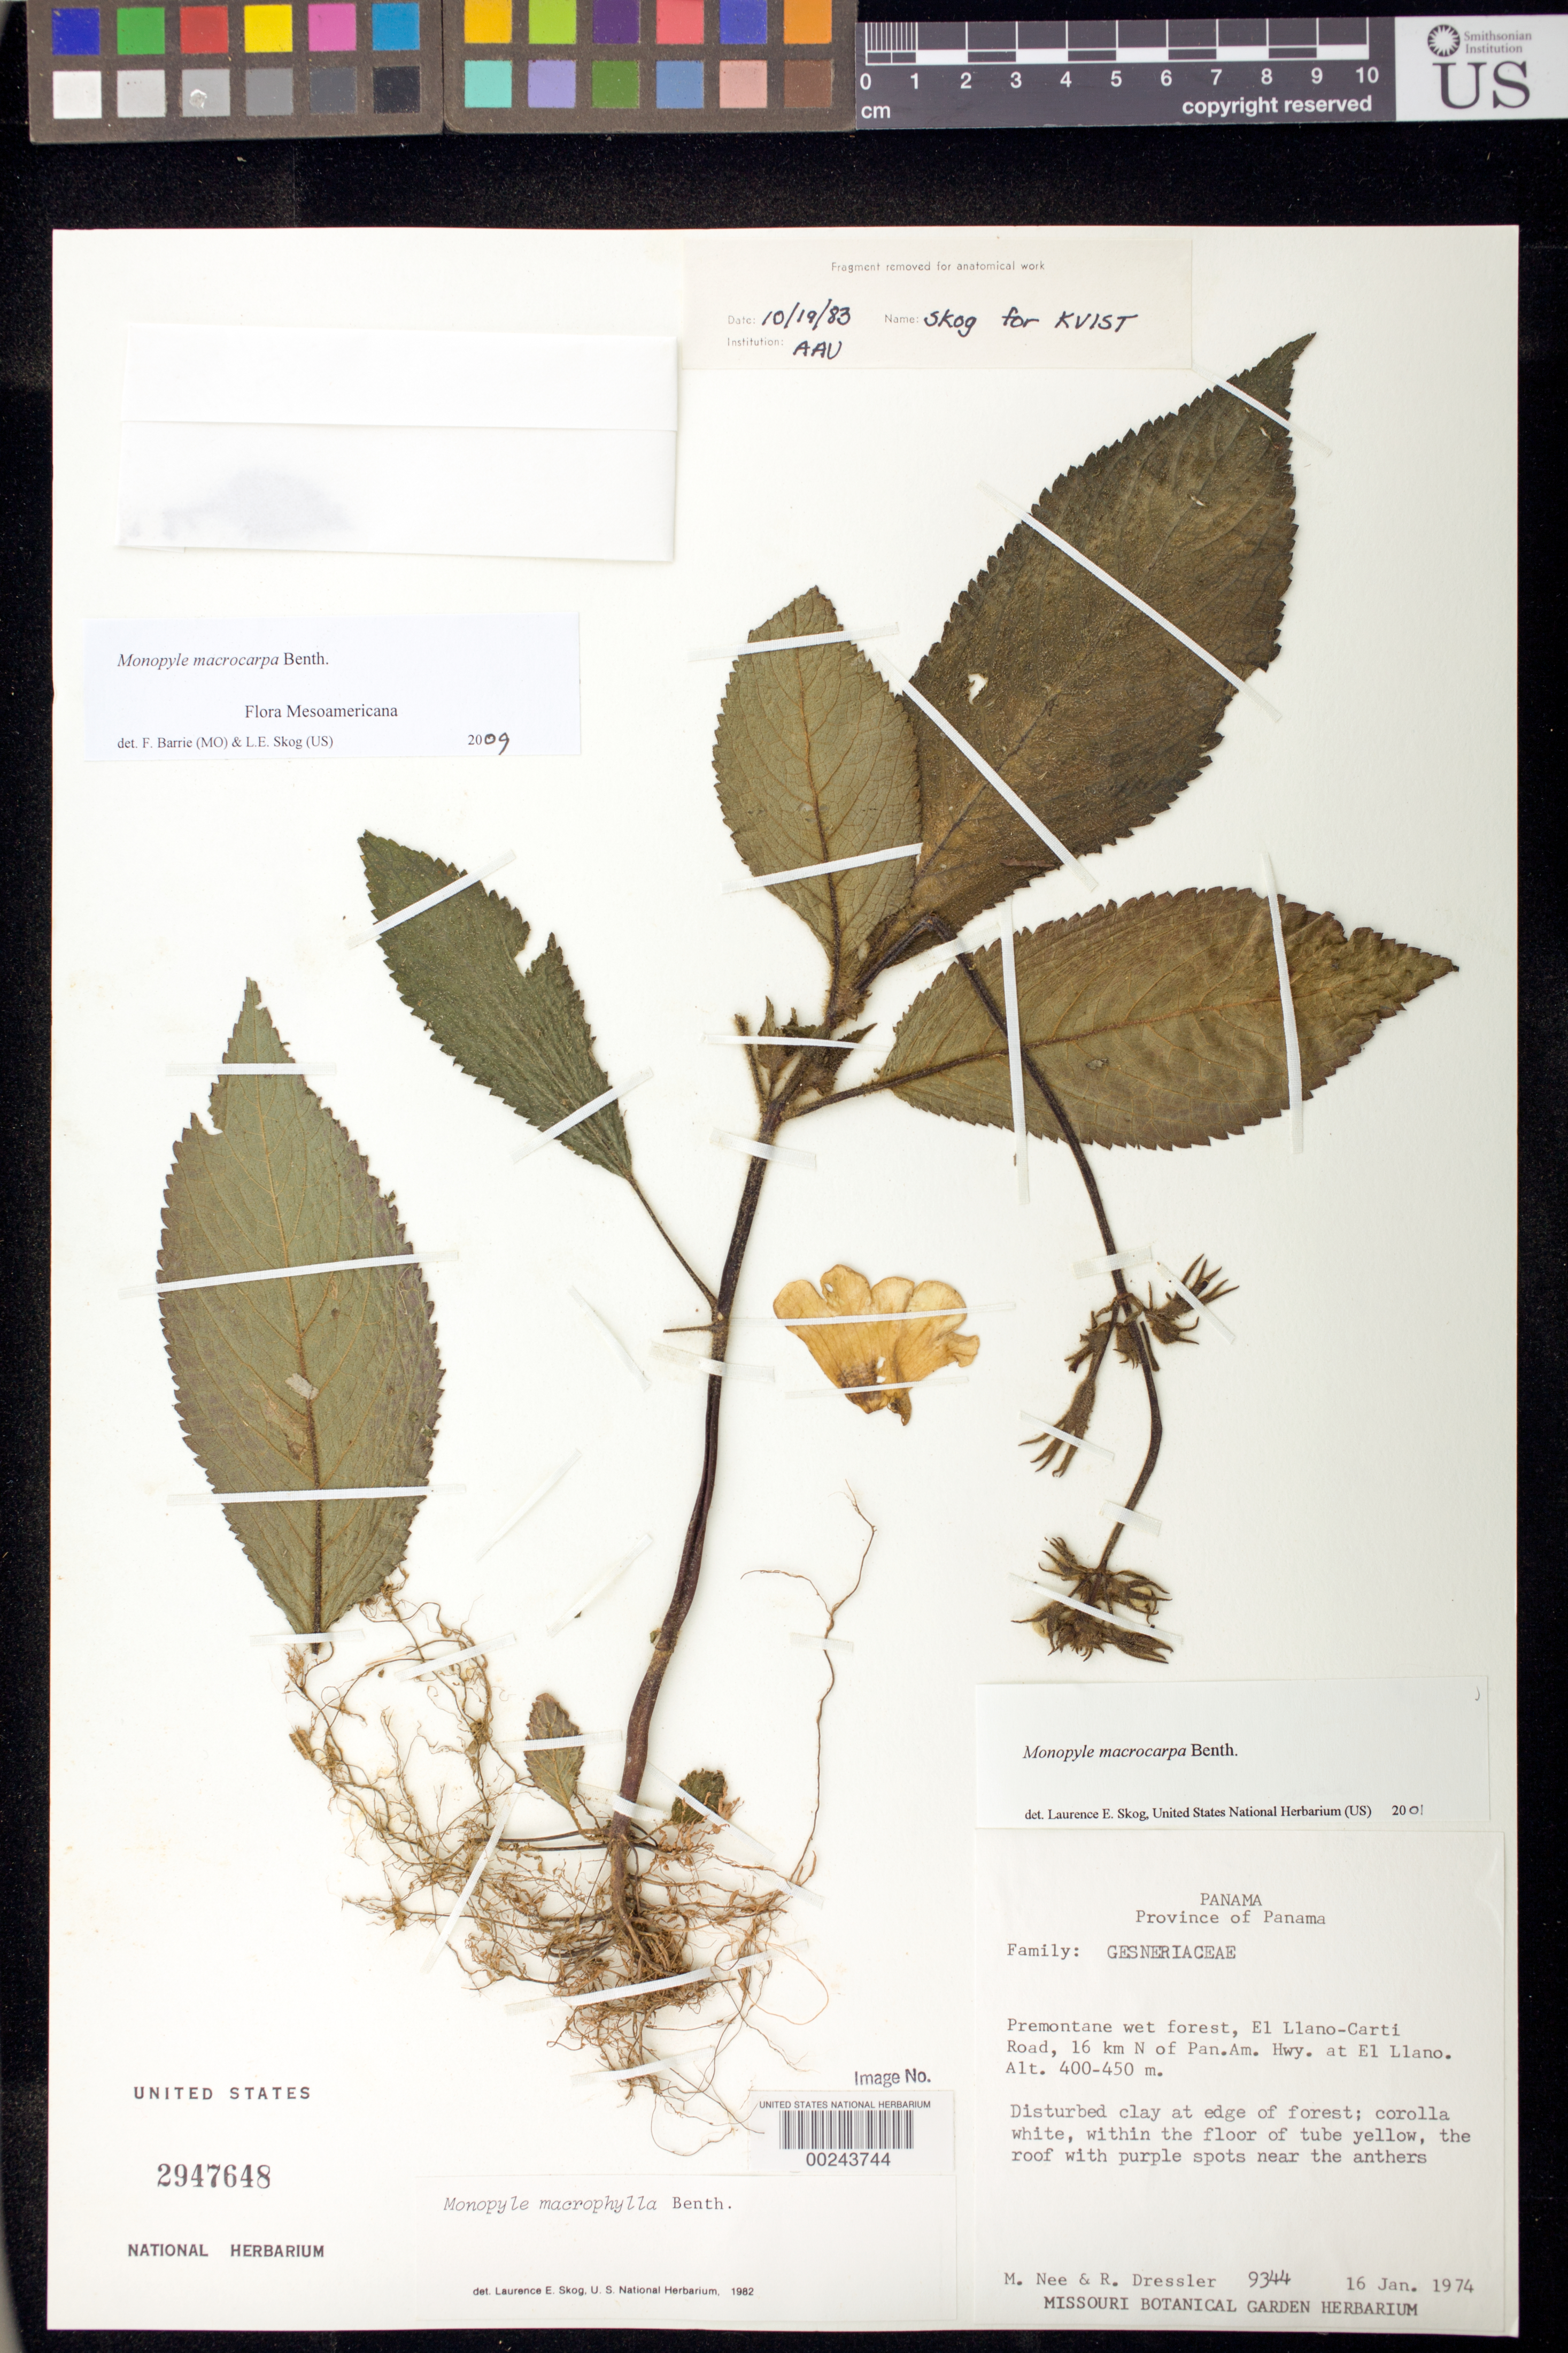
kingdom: Plantae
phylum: Tracheophyta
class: Magnoliopsida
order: Lamiales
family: Gesneriaceae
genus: Monopyle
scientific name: Monopyle macrocarpa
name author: Benth.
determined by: Skog, Laurence E.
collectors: M. Nee & R. Dressler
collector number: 9344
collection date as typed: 16 Jan 1974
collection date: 1974-01-16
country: Panama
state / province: Panamá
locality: El Llano-Carti road, 16 km N of Pan. Am. Hwy. at El Llano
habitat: Premontane wet forest, disturbed clay at edge of forest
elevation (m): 400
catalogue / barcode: US 2947648